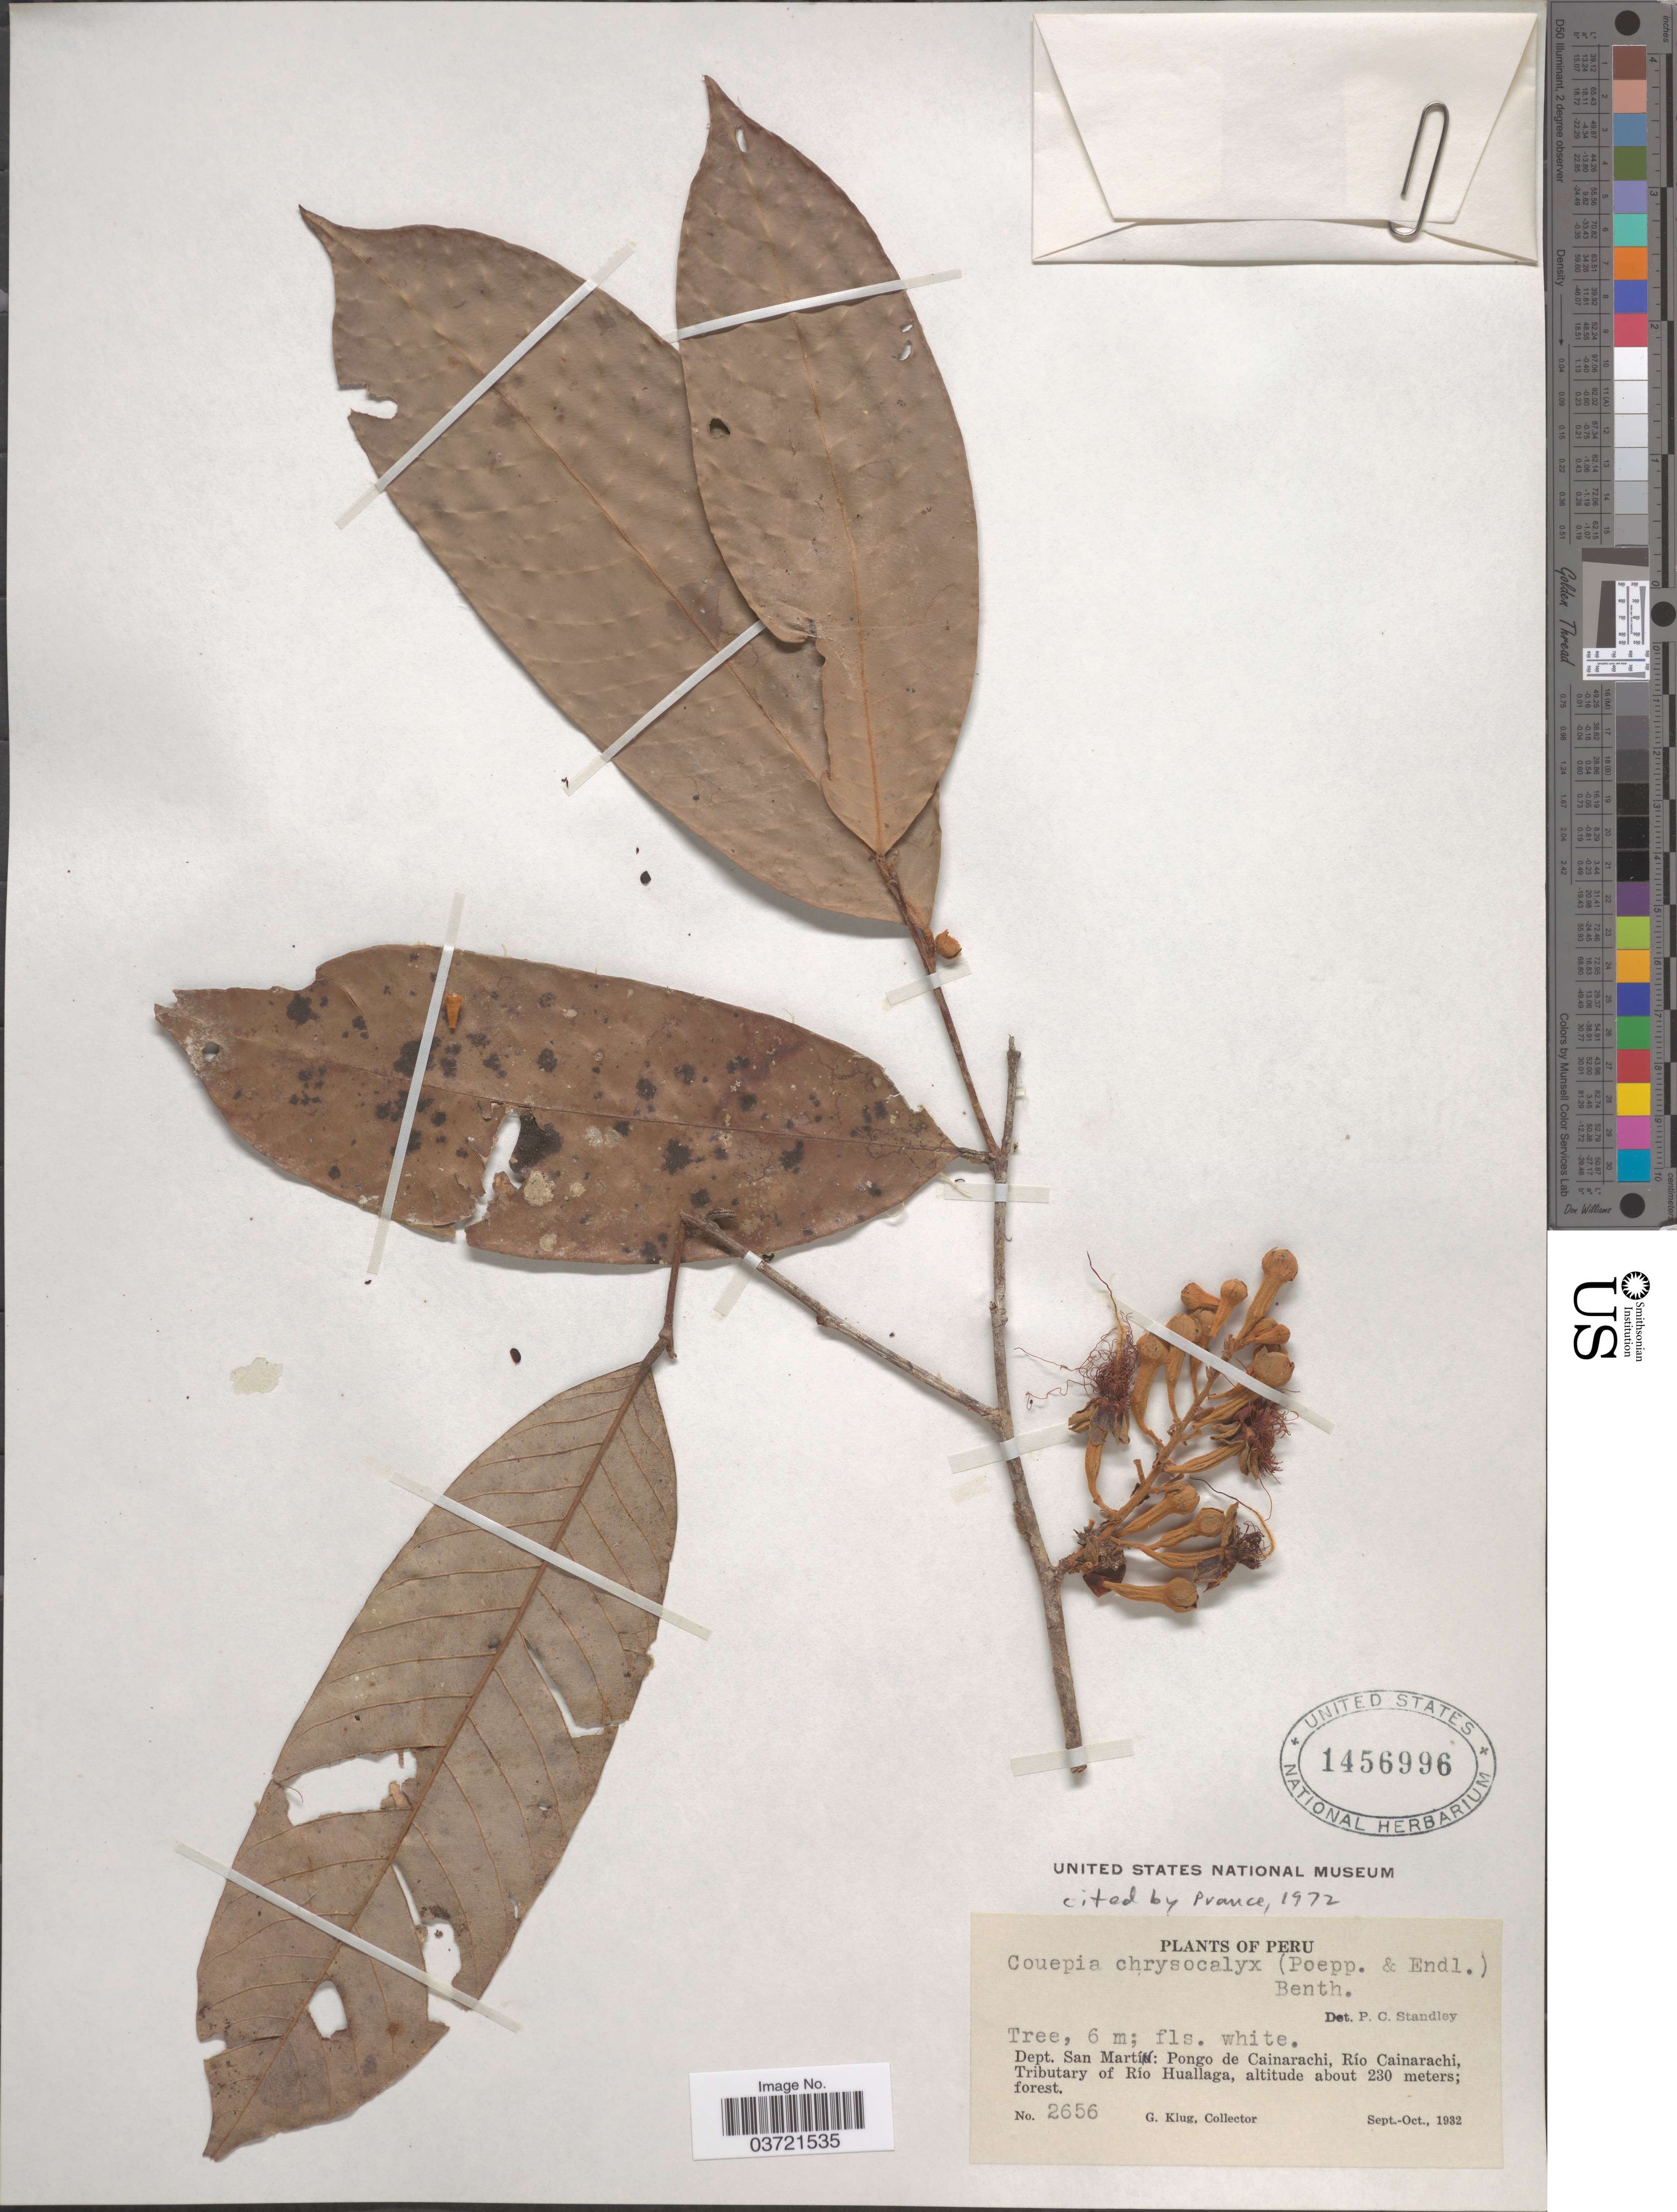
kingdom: Plantae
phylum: Tracheophyta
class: Magnoliopsida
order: Malpighiales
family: Chrysobalanaceae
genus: Couepia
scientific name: Couepia chrysocalyx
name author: (Poepp. & Endl.) Benth.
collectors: G. Klug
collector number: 2656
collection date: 1932-09/1932-10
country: Peru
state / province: San Martín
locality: Dept. San Martín: Pongo de Cainarachi, Río Cainarachi, Tributary of Río Huallaga.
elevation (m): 230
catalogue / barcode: US 1456996